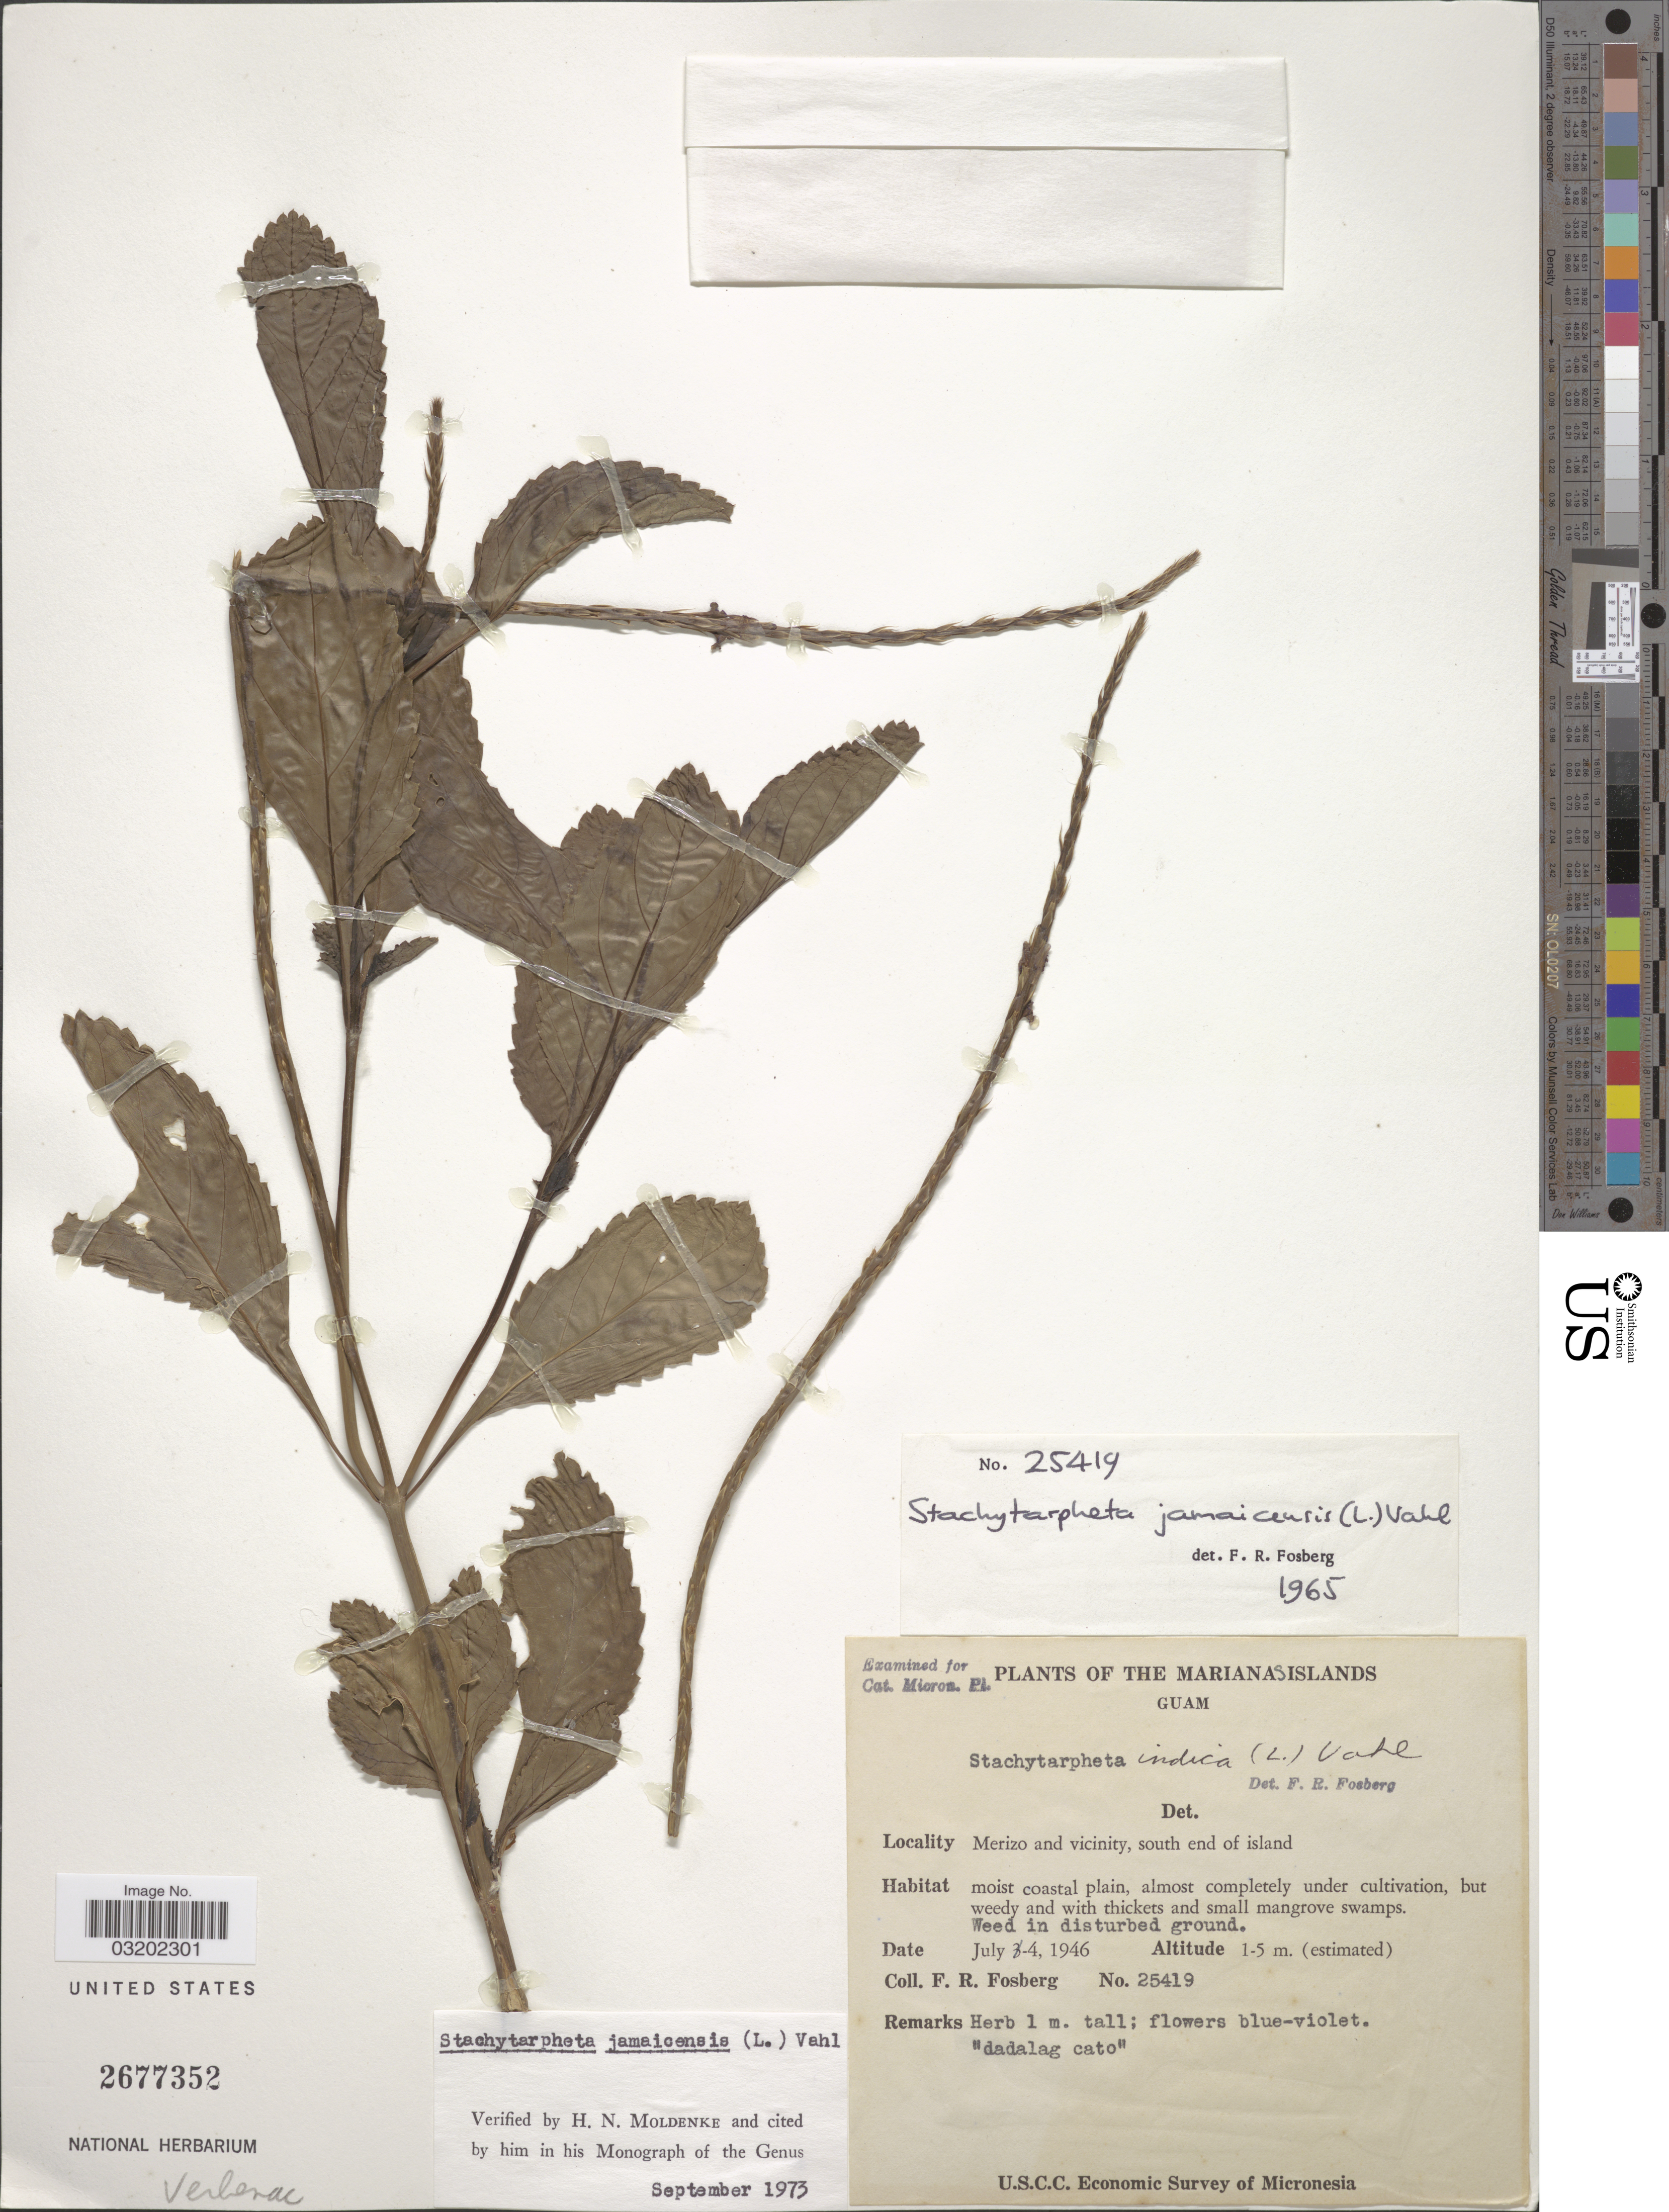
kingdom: Plantae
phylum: Tracheophyta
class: Magnoliopsida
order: Lamiales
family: Verbenaceae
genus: Stachytarpheta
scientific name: Stachytarpheta jamaicensis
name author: (L.) Vahl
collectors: F. R. Fosberg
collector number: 25419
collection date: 1946-07-04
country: Guam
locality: Marianas Islands. Merizo and vicinity, south end of island.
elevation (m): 1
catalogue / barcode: US 2677352